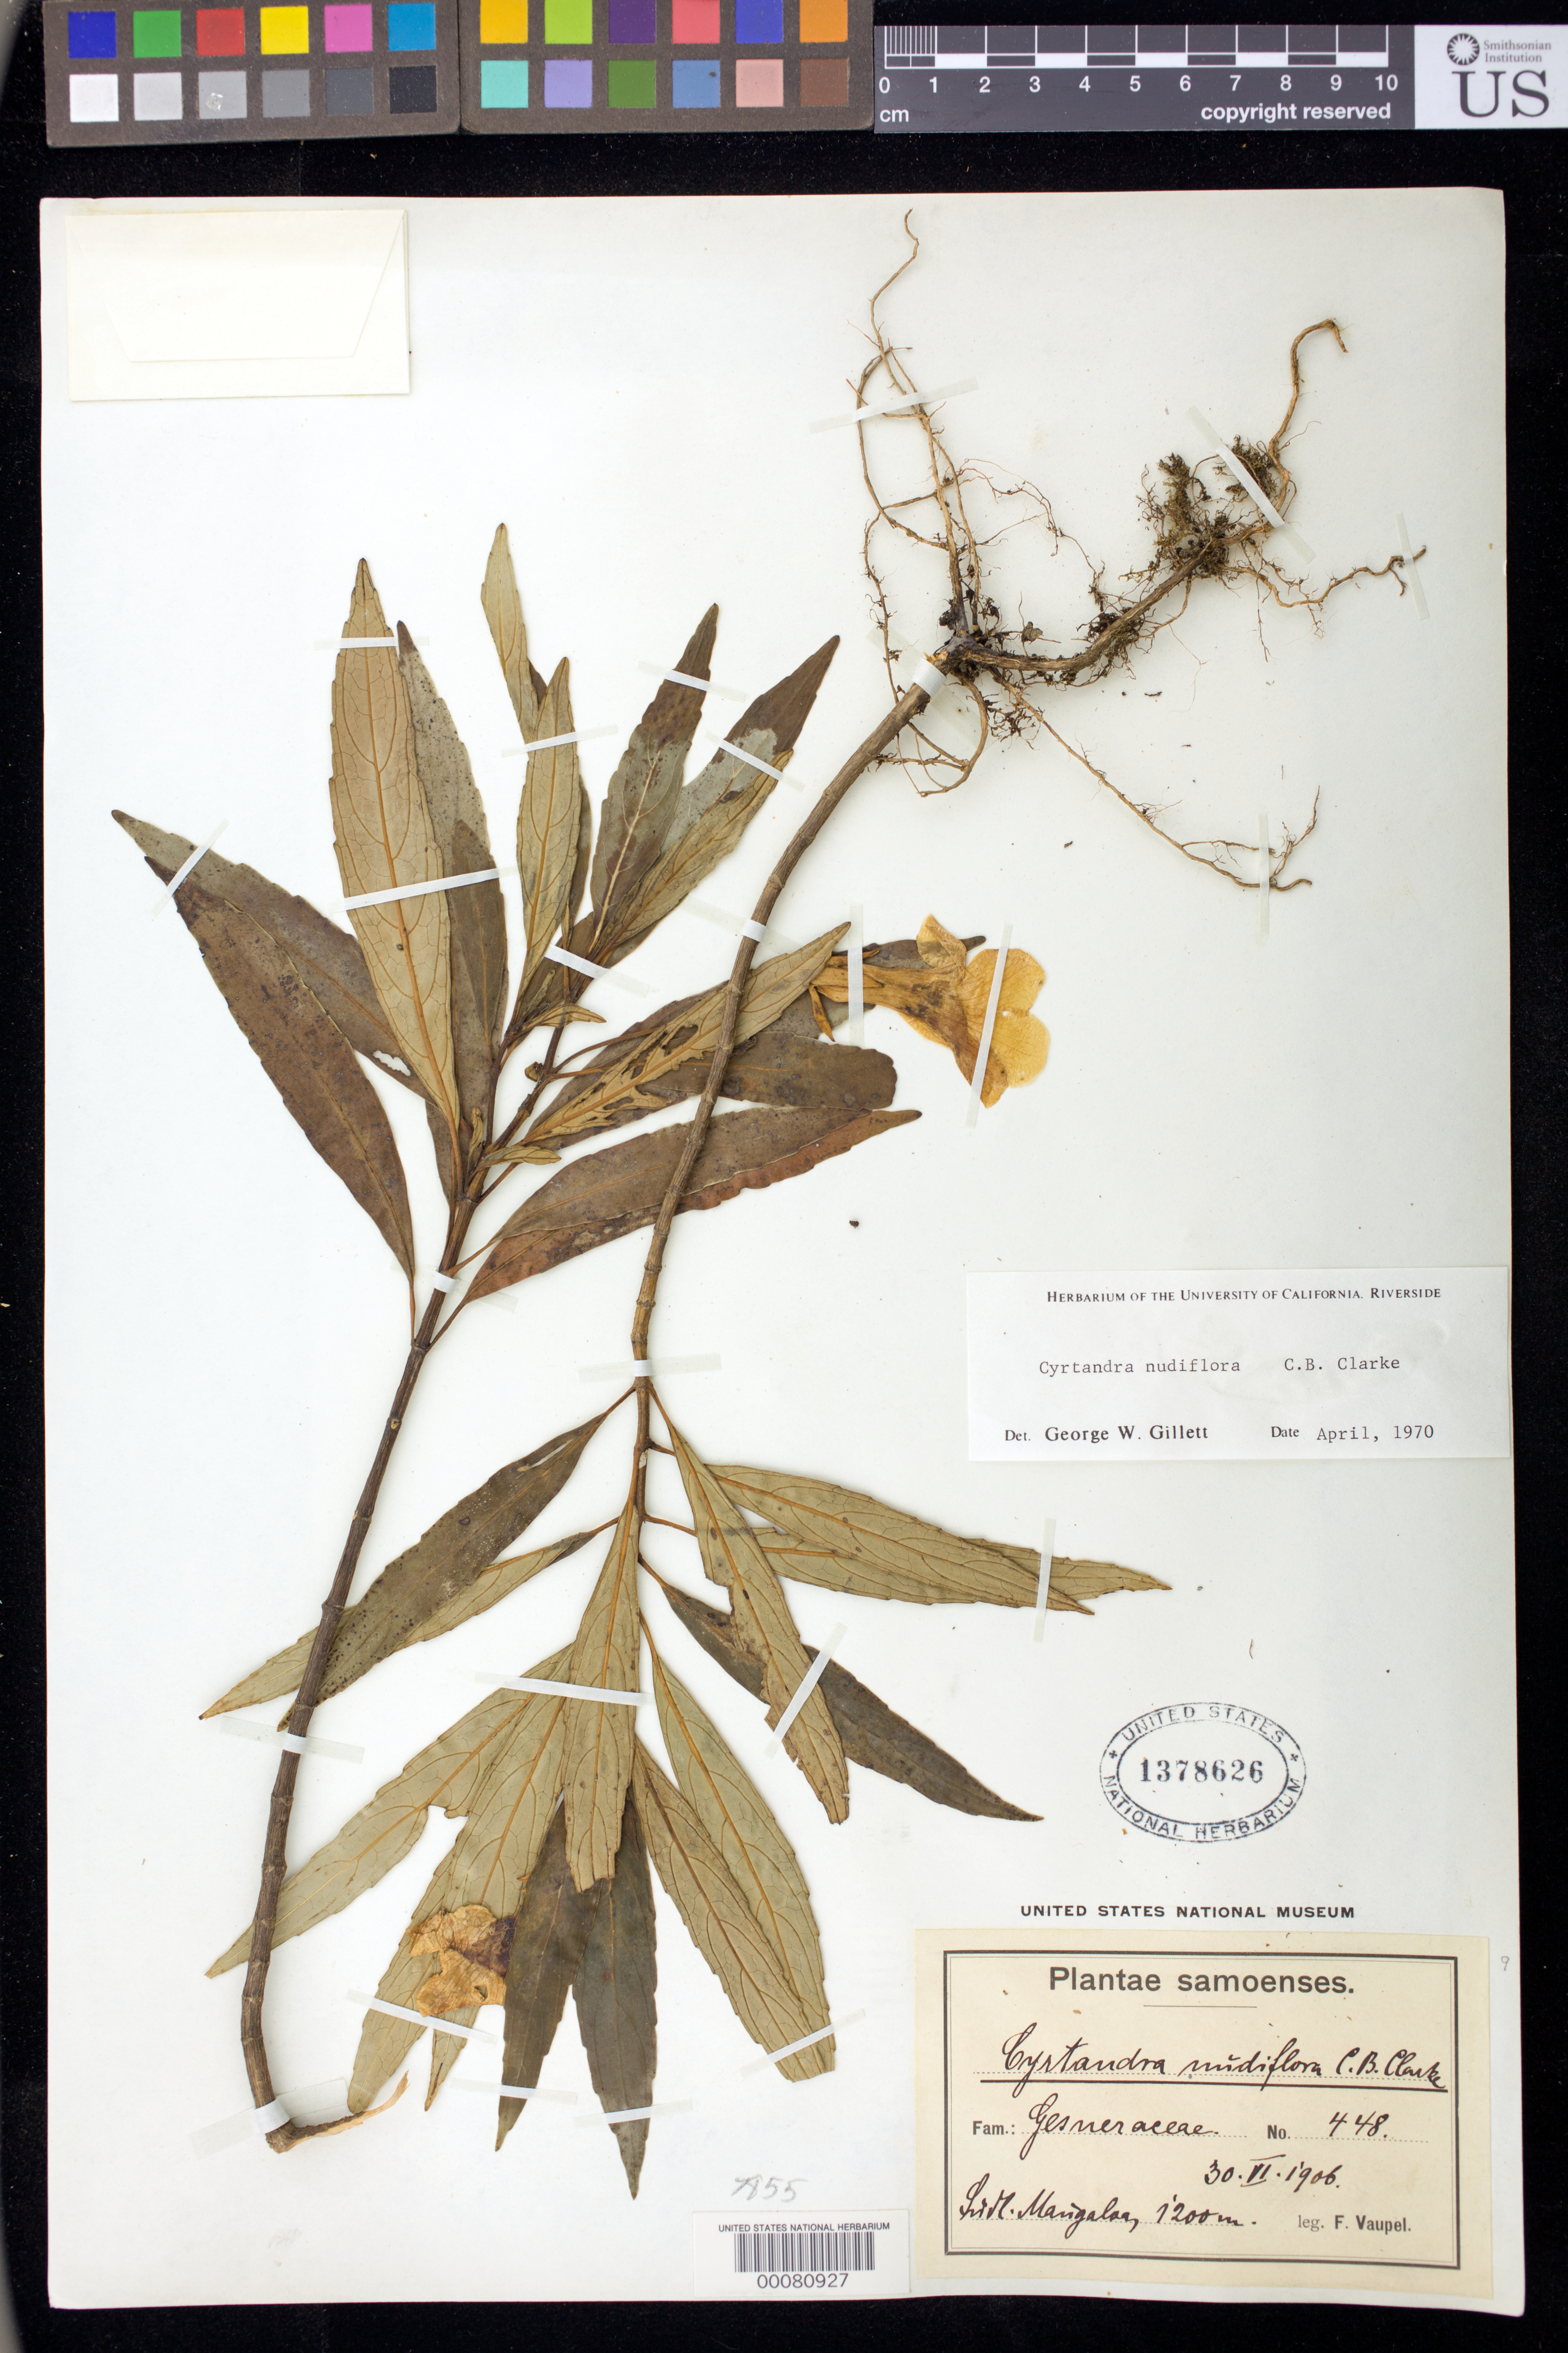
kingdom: Plantae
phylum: Tracheophyta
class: Magnoliopsida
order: Lamiales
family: Gesneriaceae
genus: Cyrtandra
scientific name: Cyrtandra nudiflora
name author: C.B. Clarke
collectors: F. Vaupel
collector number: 448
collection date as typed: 30 Jun 1906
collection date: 1906-06-30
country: Samoa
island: Savaii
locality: Maugaloa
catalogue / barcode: US 1378626